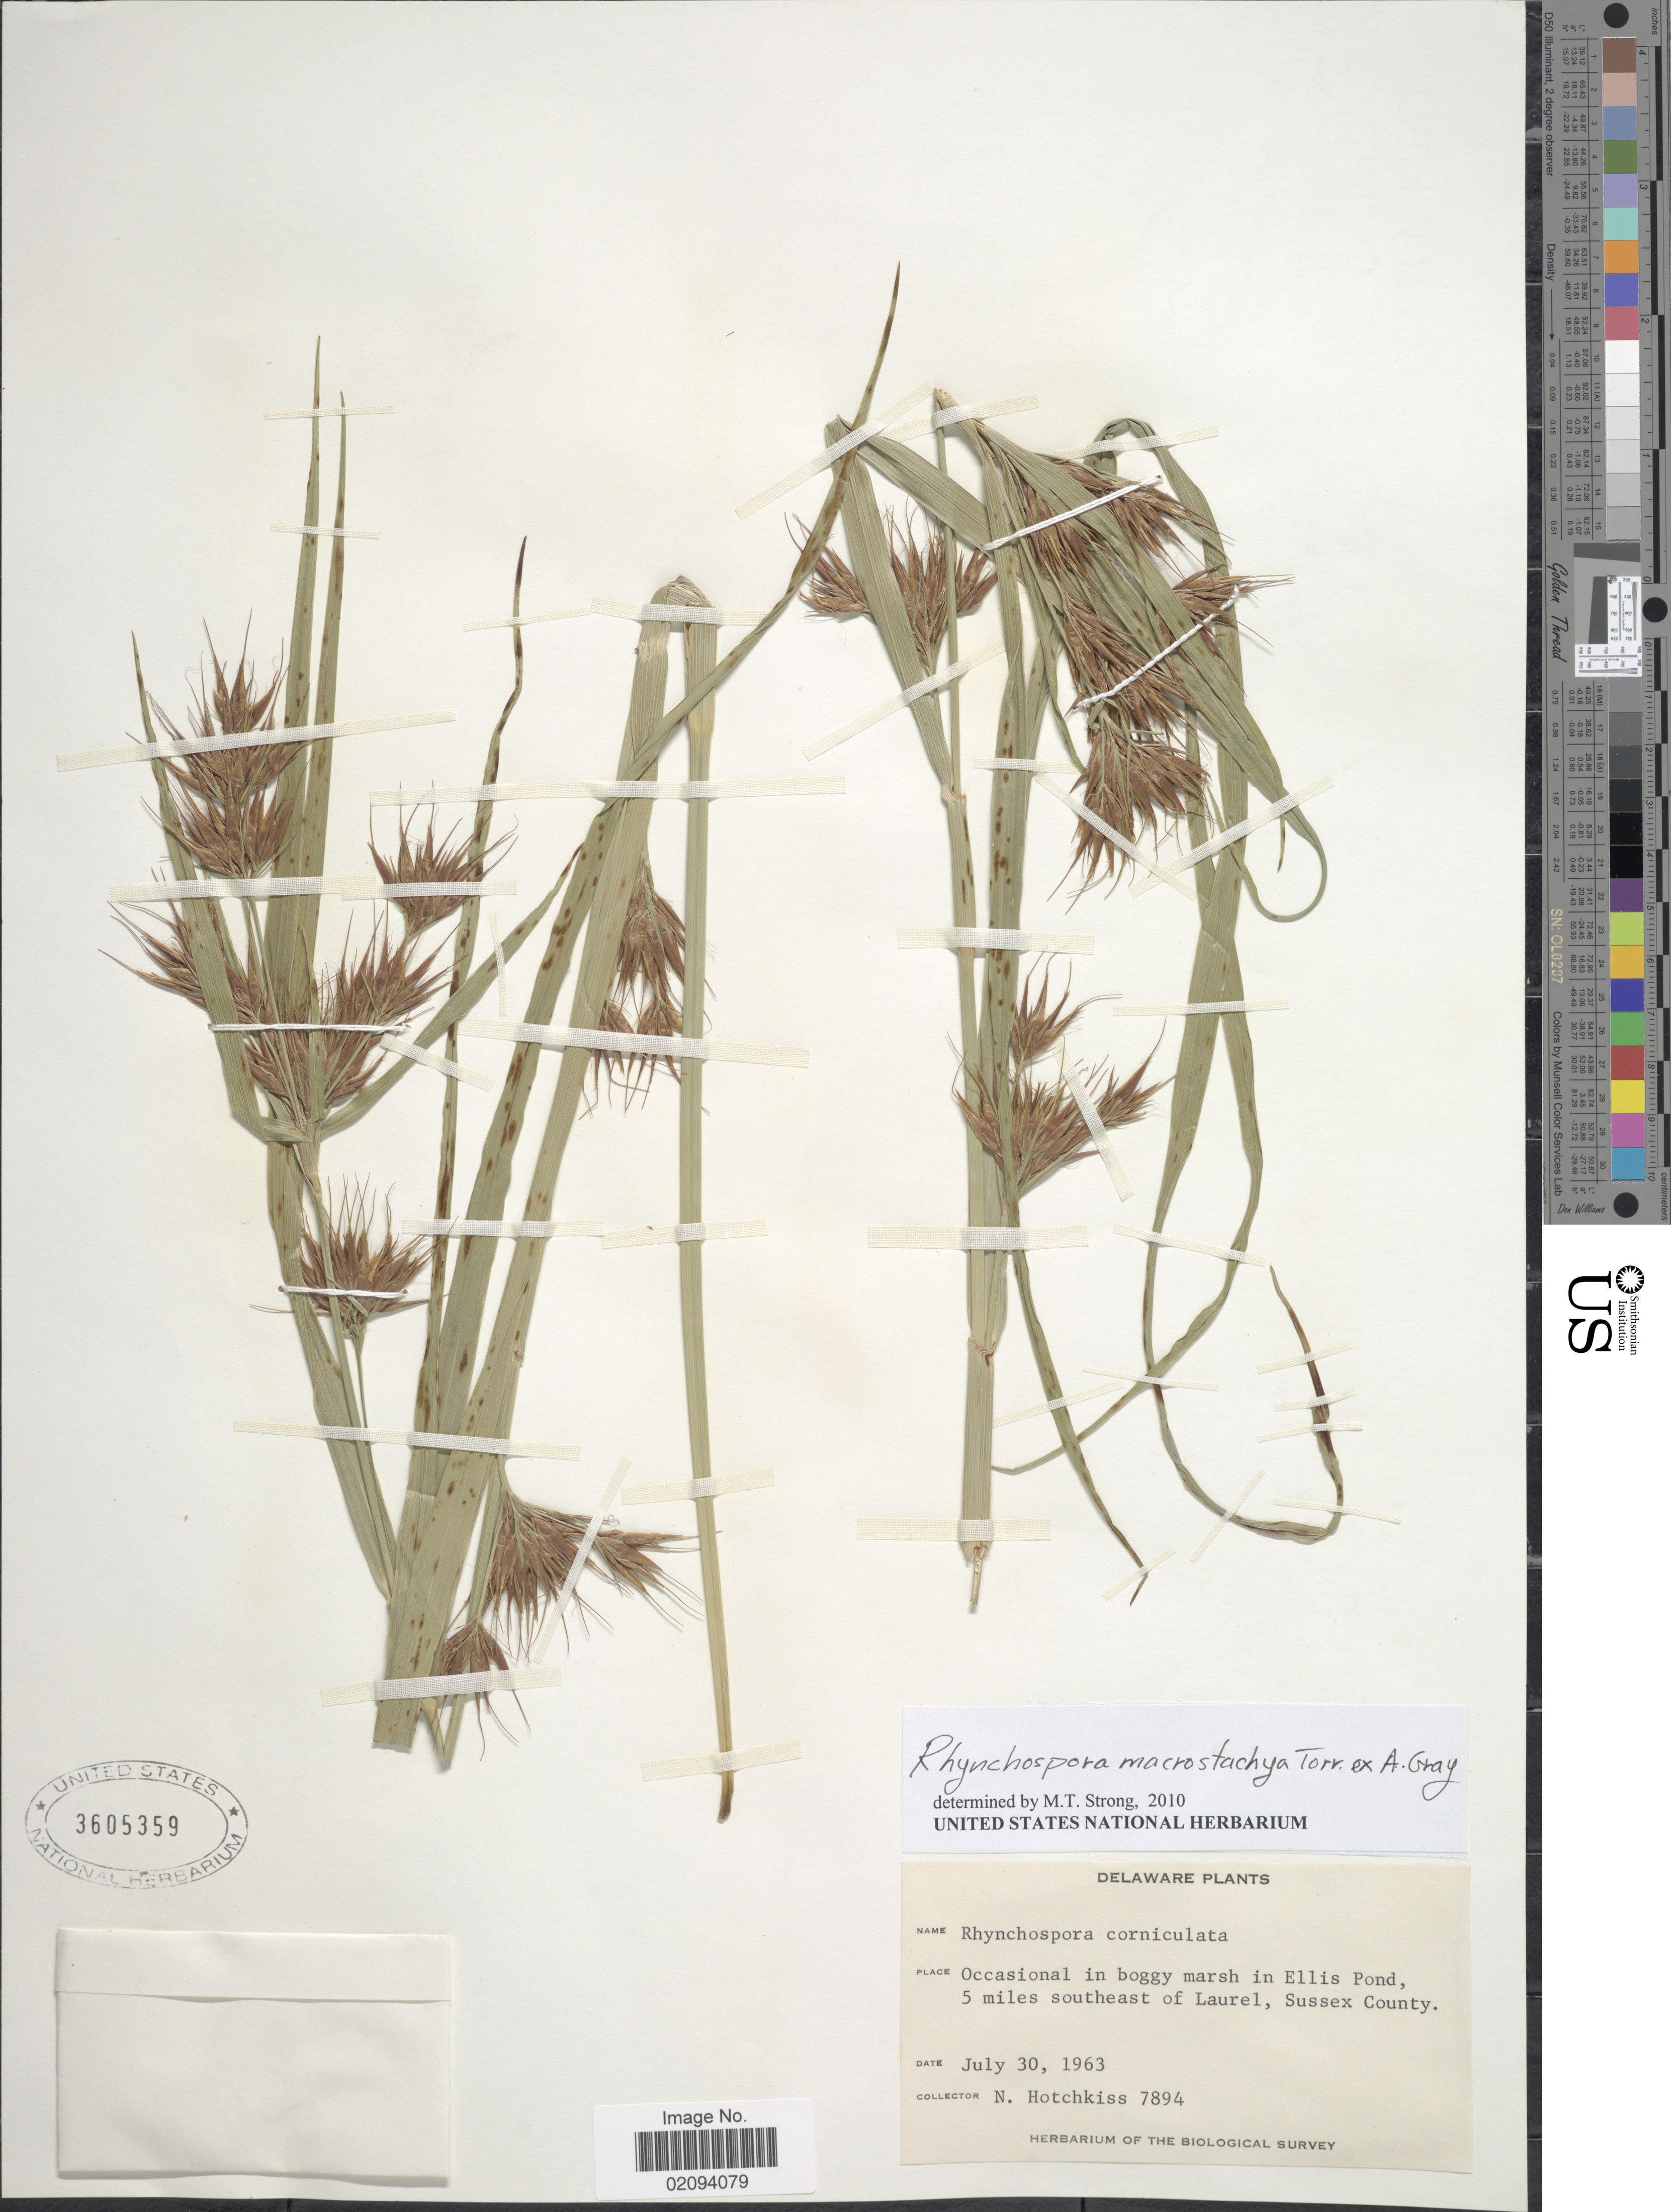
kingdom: Plantae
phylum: Tracheophyta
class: Liliopsida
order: Poales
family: Cyperaceae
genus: Rhynchospora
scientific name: Rhynchospora macrostachya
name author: Torr. ex A. Gray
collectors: N. Hotchkiss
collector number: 7894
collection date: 1963-07-30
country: United States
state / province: Delaware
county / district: Sussex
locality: Occasional in boggy marsh in Ellis Pond, 5 miles southeast of Laurel, Sussex County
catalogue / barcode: US 3605359